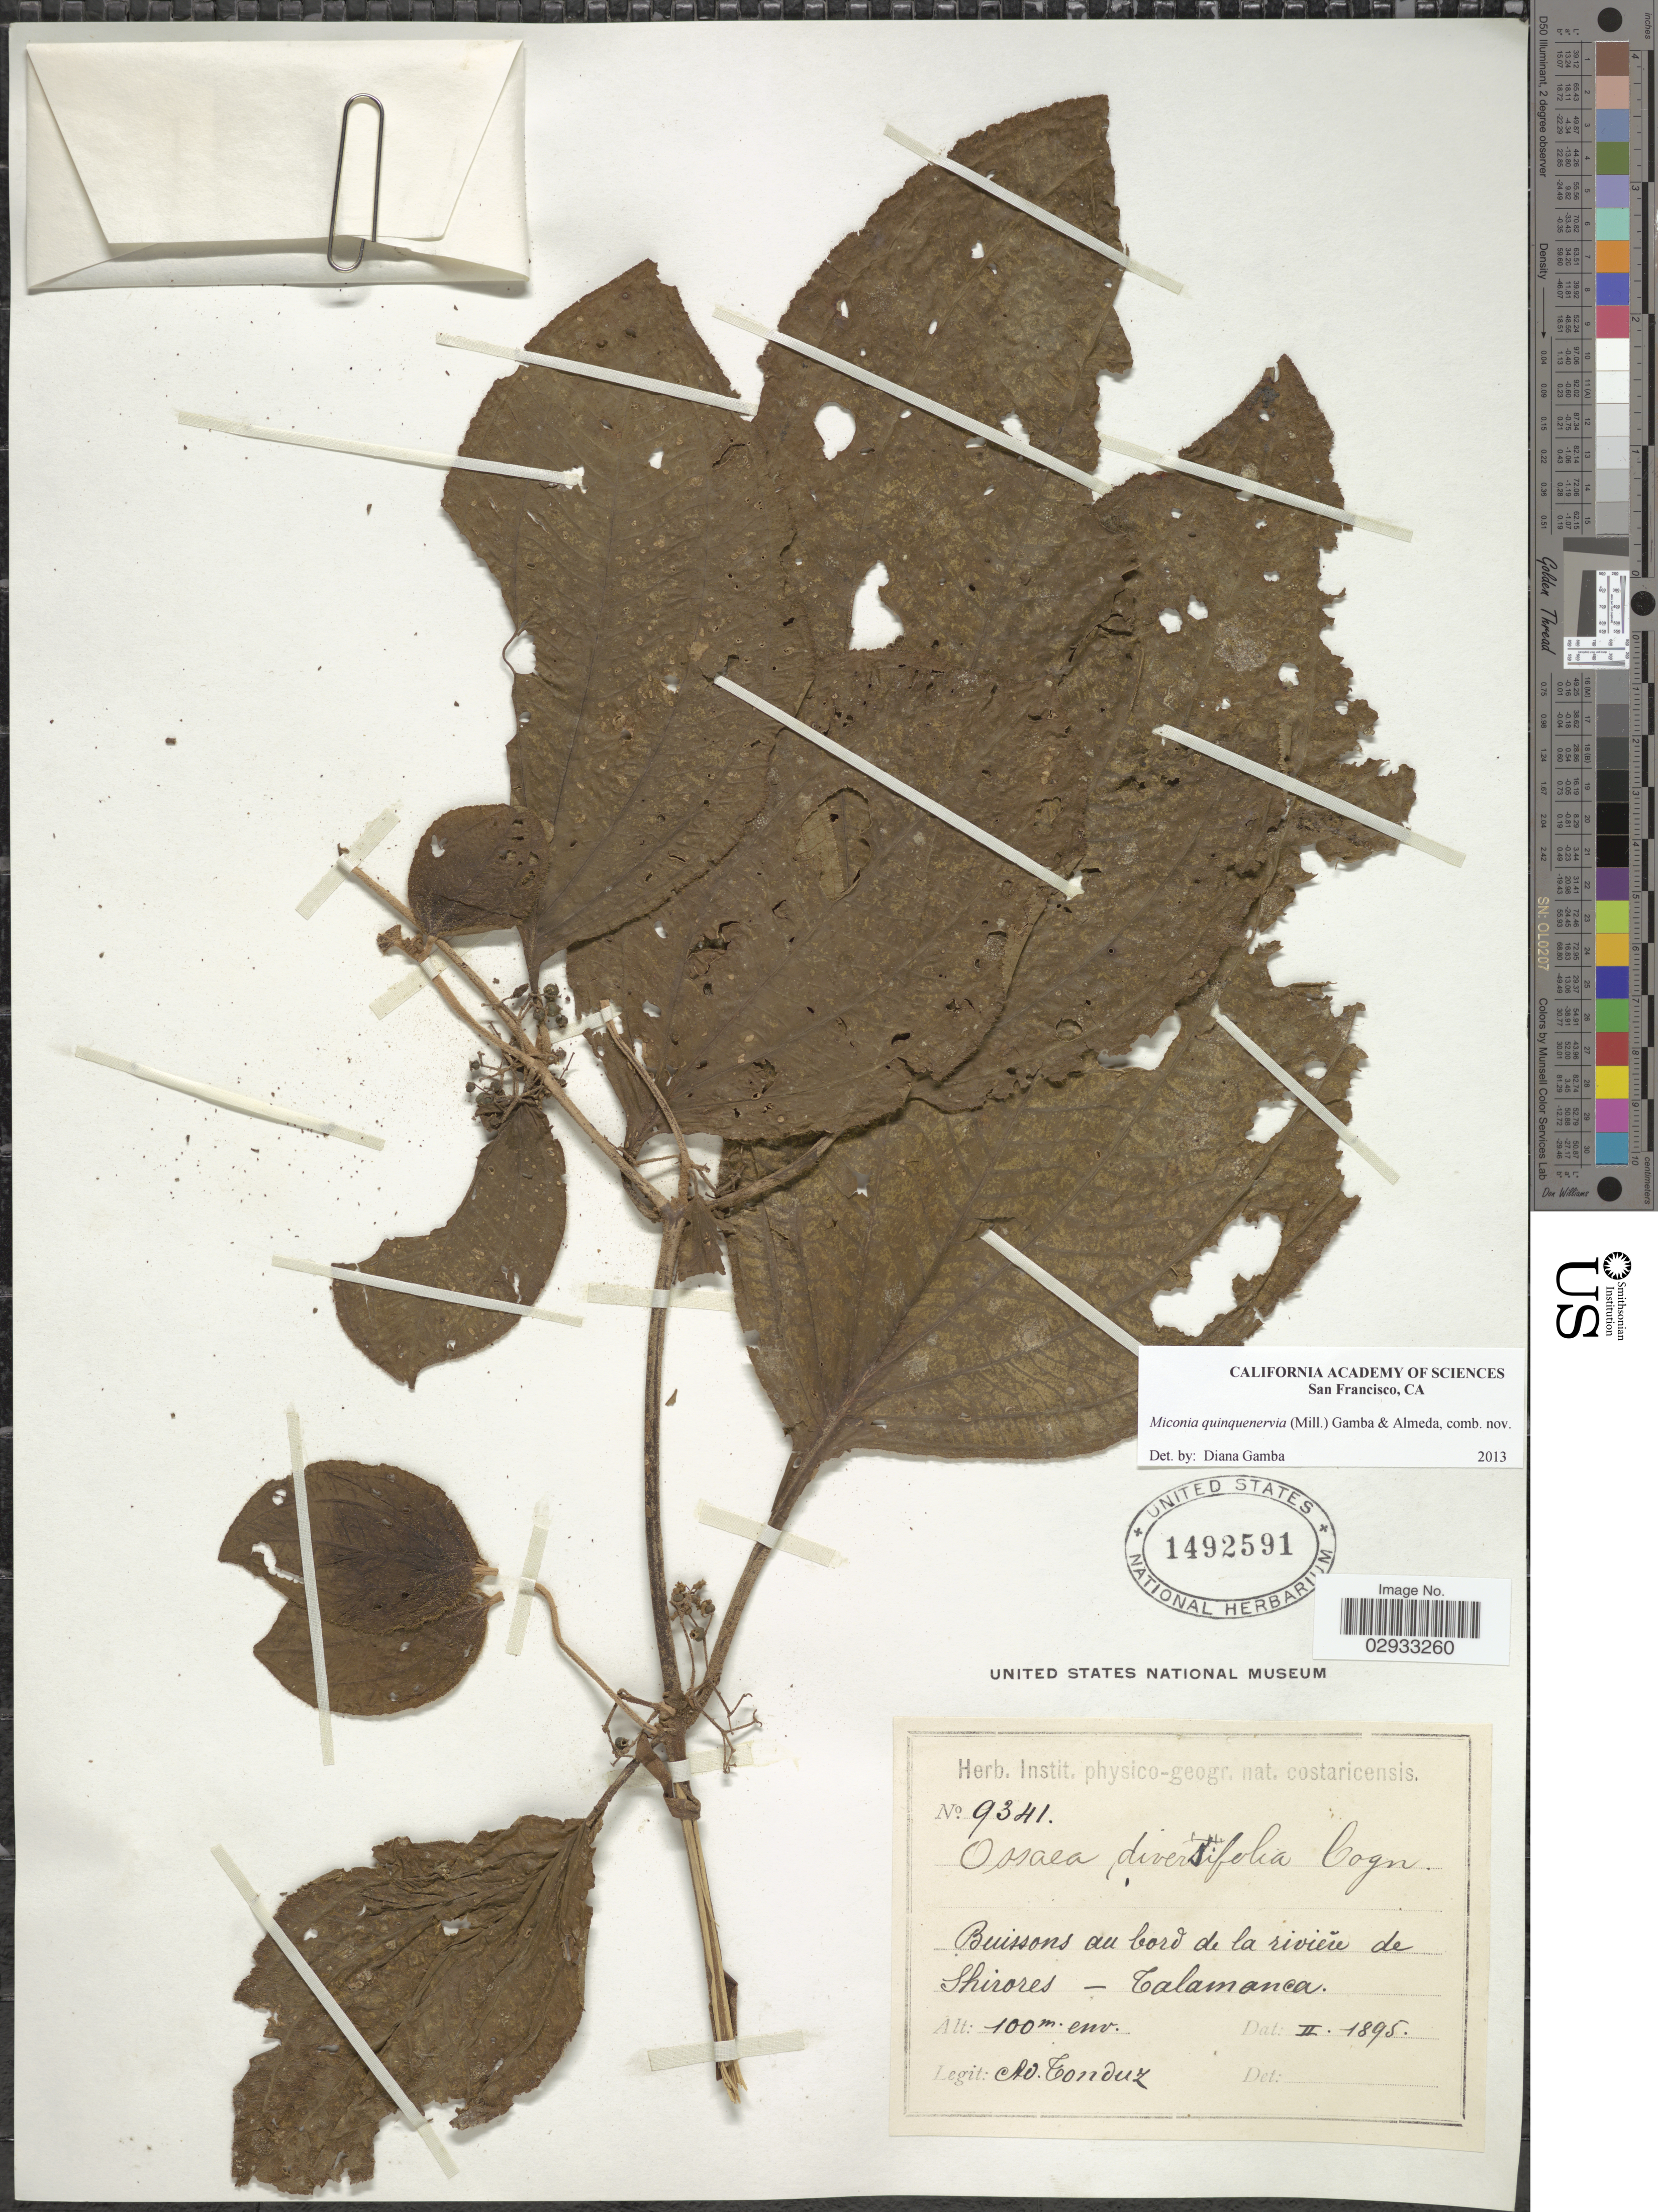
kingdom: Plantae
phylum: Tracheophyta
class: Magnoliopsida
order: Myrtales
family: Melastomataceae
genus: Miconia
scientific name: Miconia quinquenervia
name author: (Mill.) Gamba & Almeda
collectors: A. Tonduz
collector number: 9341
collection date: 1895-02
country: Costa Rica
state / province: Limón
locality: Buissons du bord de la riviëre de Shirores - Talamanca.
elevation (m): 100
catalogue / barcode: US 1492591